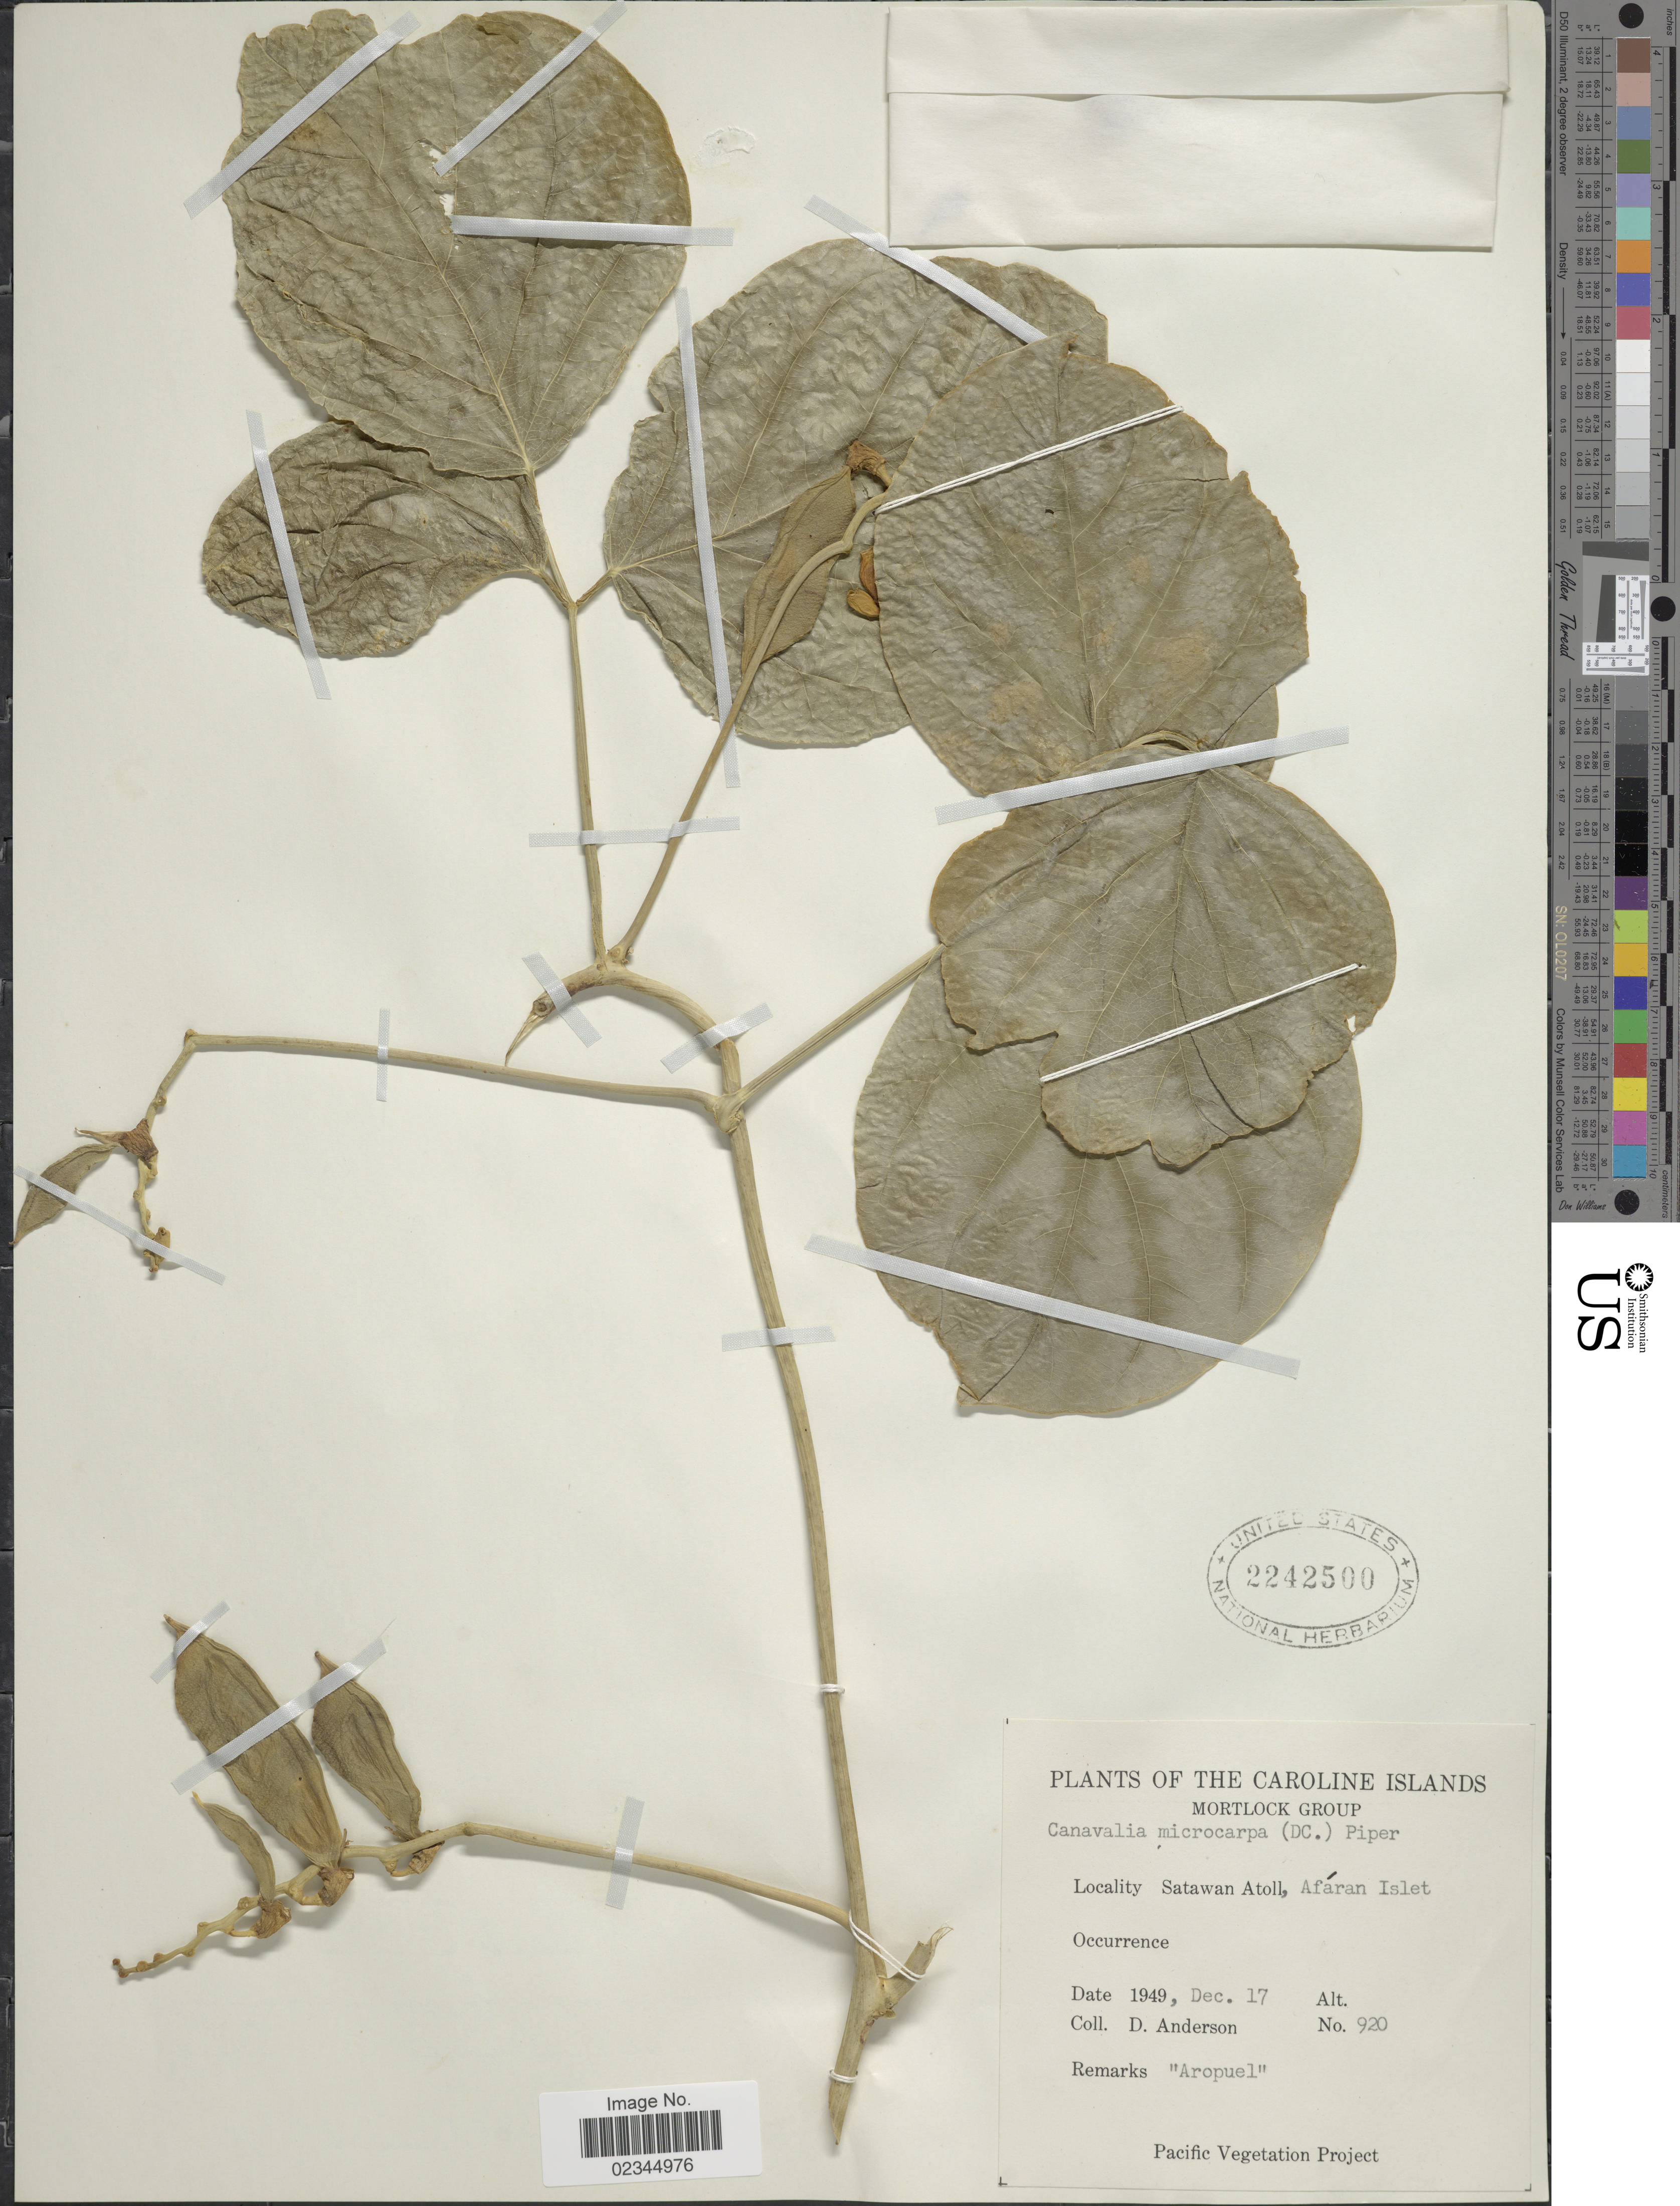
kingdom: Plantae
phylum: Tracheophyta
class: Magnoliopsida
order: Fabales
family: Fabaceae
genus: Canavalia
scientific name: Canavalia cathartica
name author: Thouars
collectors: D. Anderson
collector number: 920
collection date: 1949-12-17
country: Micronesia, Federated States of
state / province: Truk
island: Satawan Atoll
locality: Mortlock Group, Satawan Atoll, Afaran Islet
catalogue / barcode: US 2242500